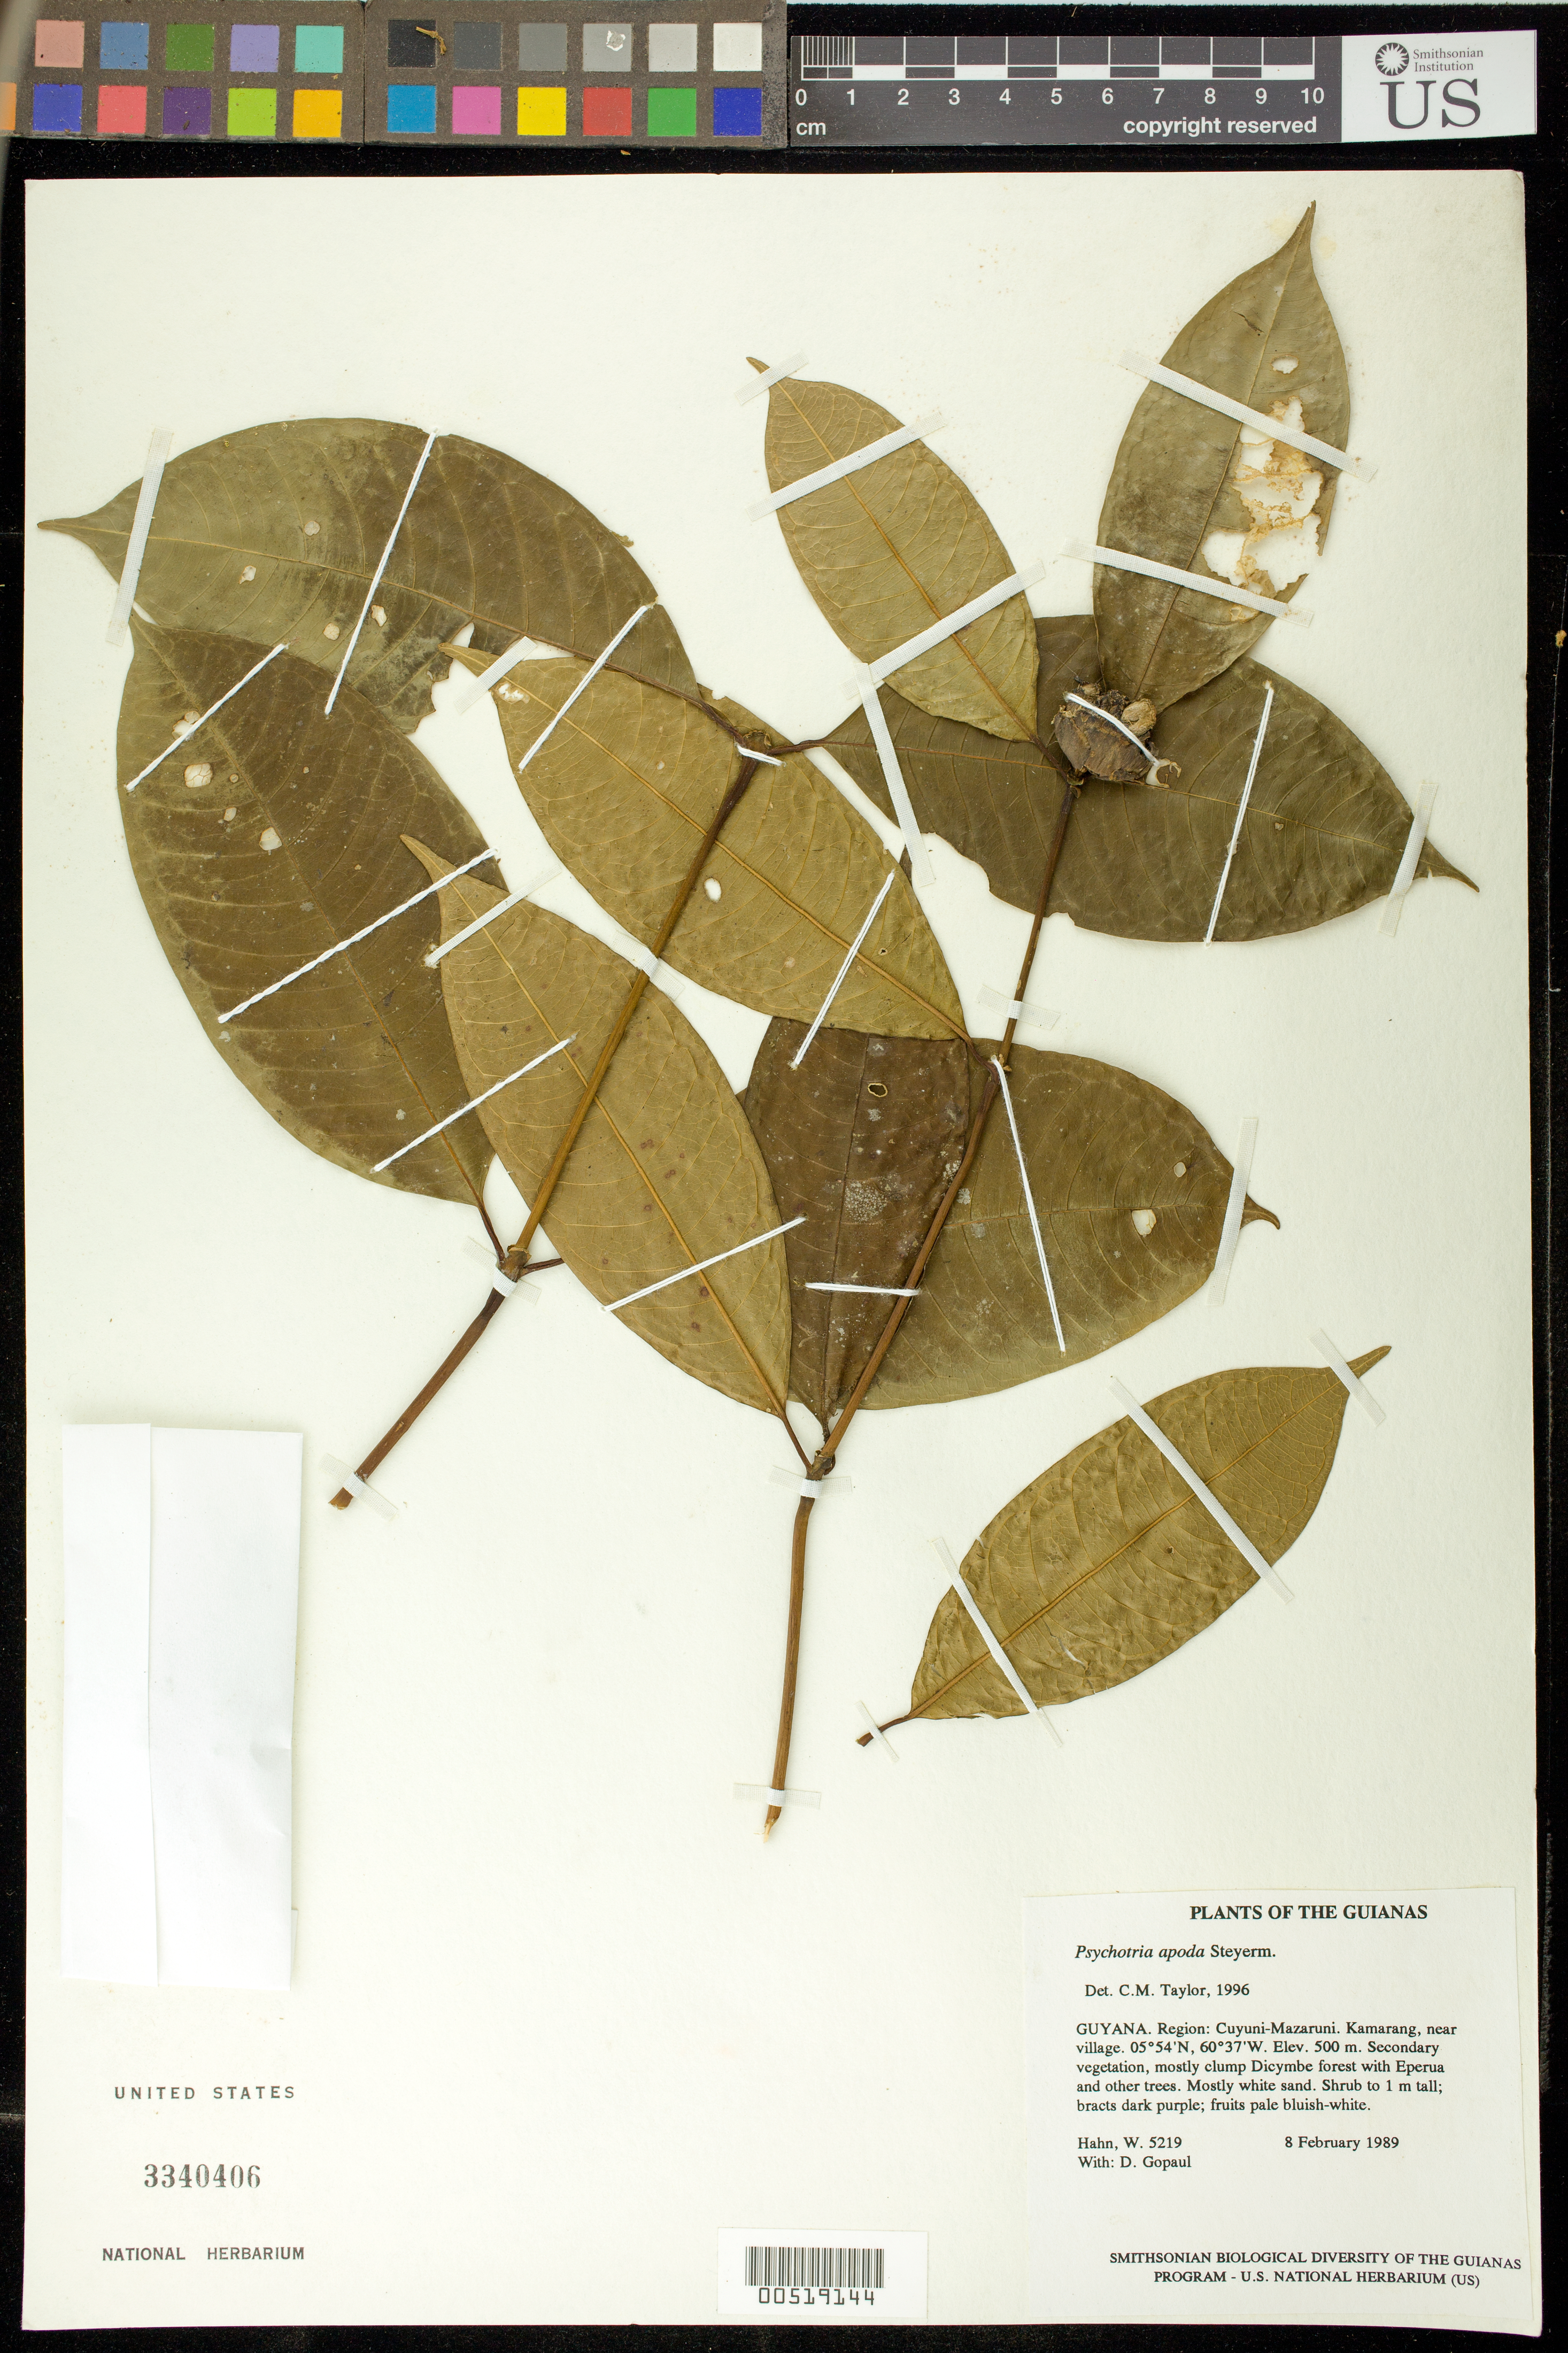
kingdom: Plantae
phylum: Tracheophyta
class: Magnoliopsida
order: Gentianales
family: Rubiaceae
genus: Palicourea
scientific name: Palicourea apoda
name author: (Steyerm.) Delprete & J.H. Kirkbr.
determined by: Kirkbride, J. H., Jr.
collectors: W. Hahn & D. Gopaul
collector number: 5219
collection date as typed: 8 February 1989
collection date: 1989-02-08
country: Guyana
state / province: Cuyuni-Mazaruni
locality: Kamarang, near village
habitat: Secondary vegetation, mostly clump Dicymbe forest with Eperua and other trees. Mostly white sand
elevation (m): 500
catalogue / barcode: US 3340406